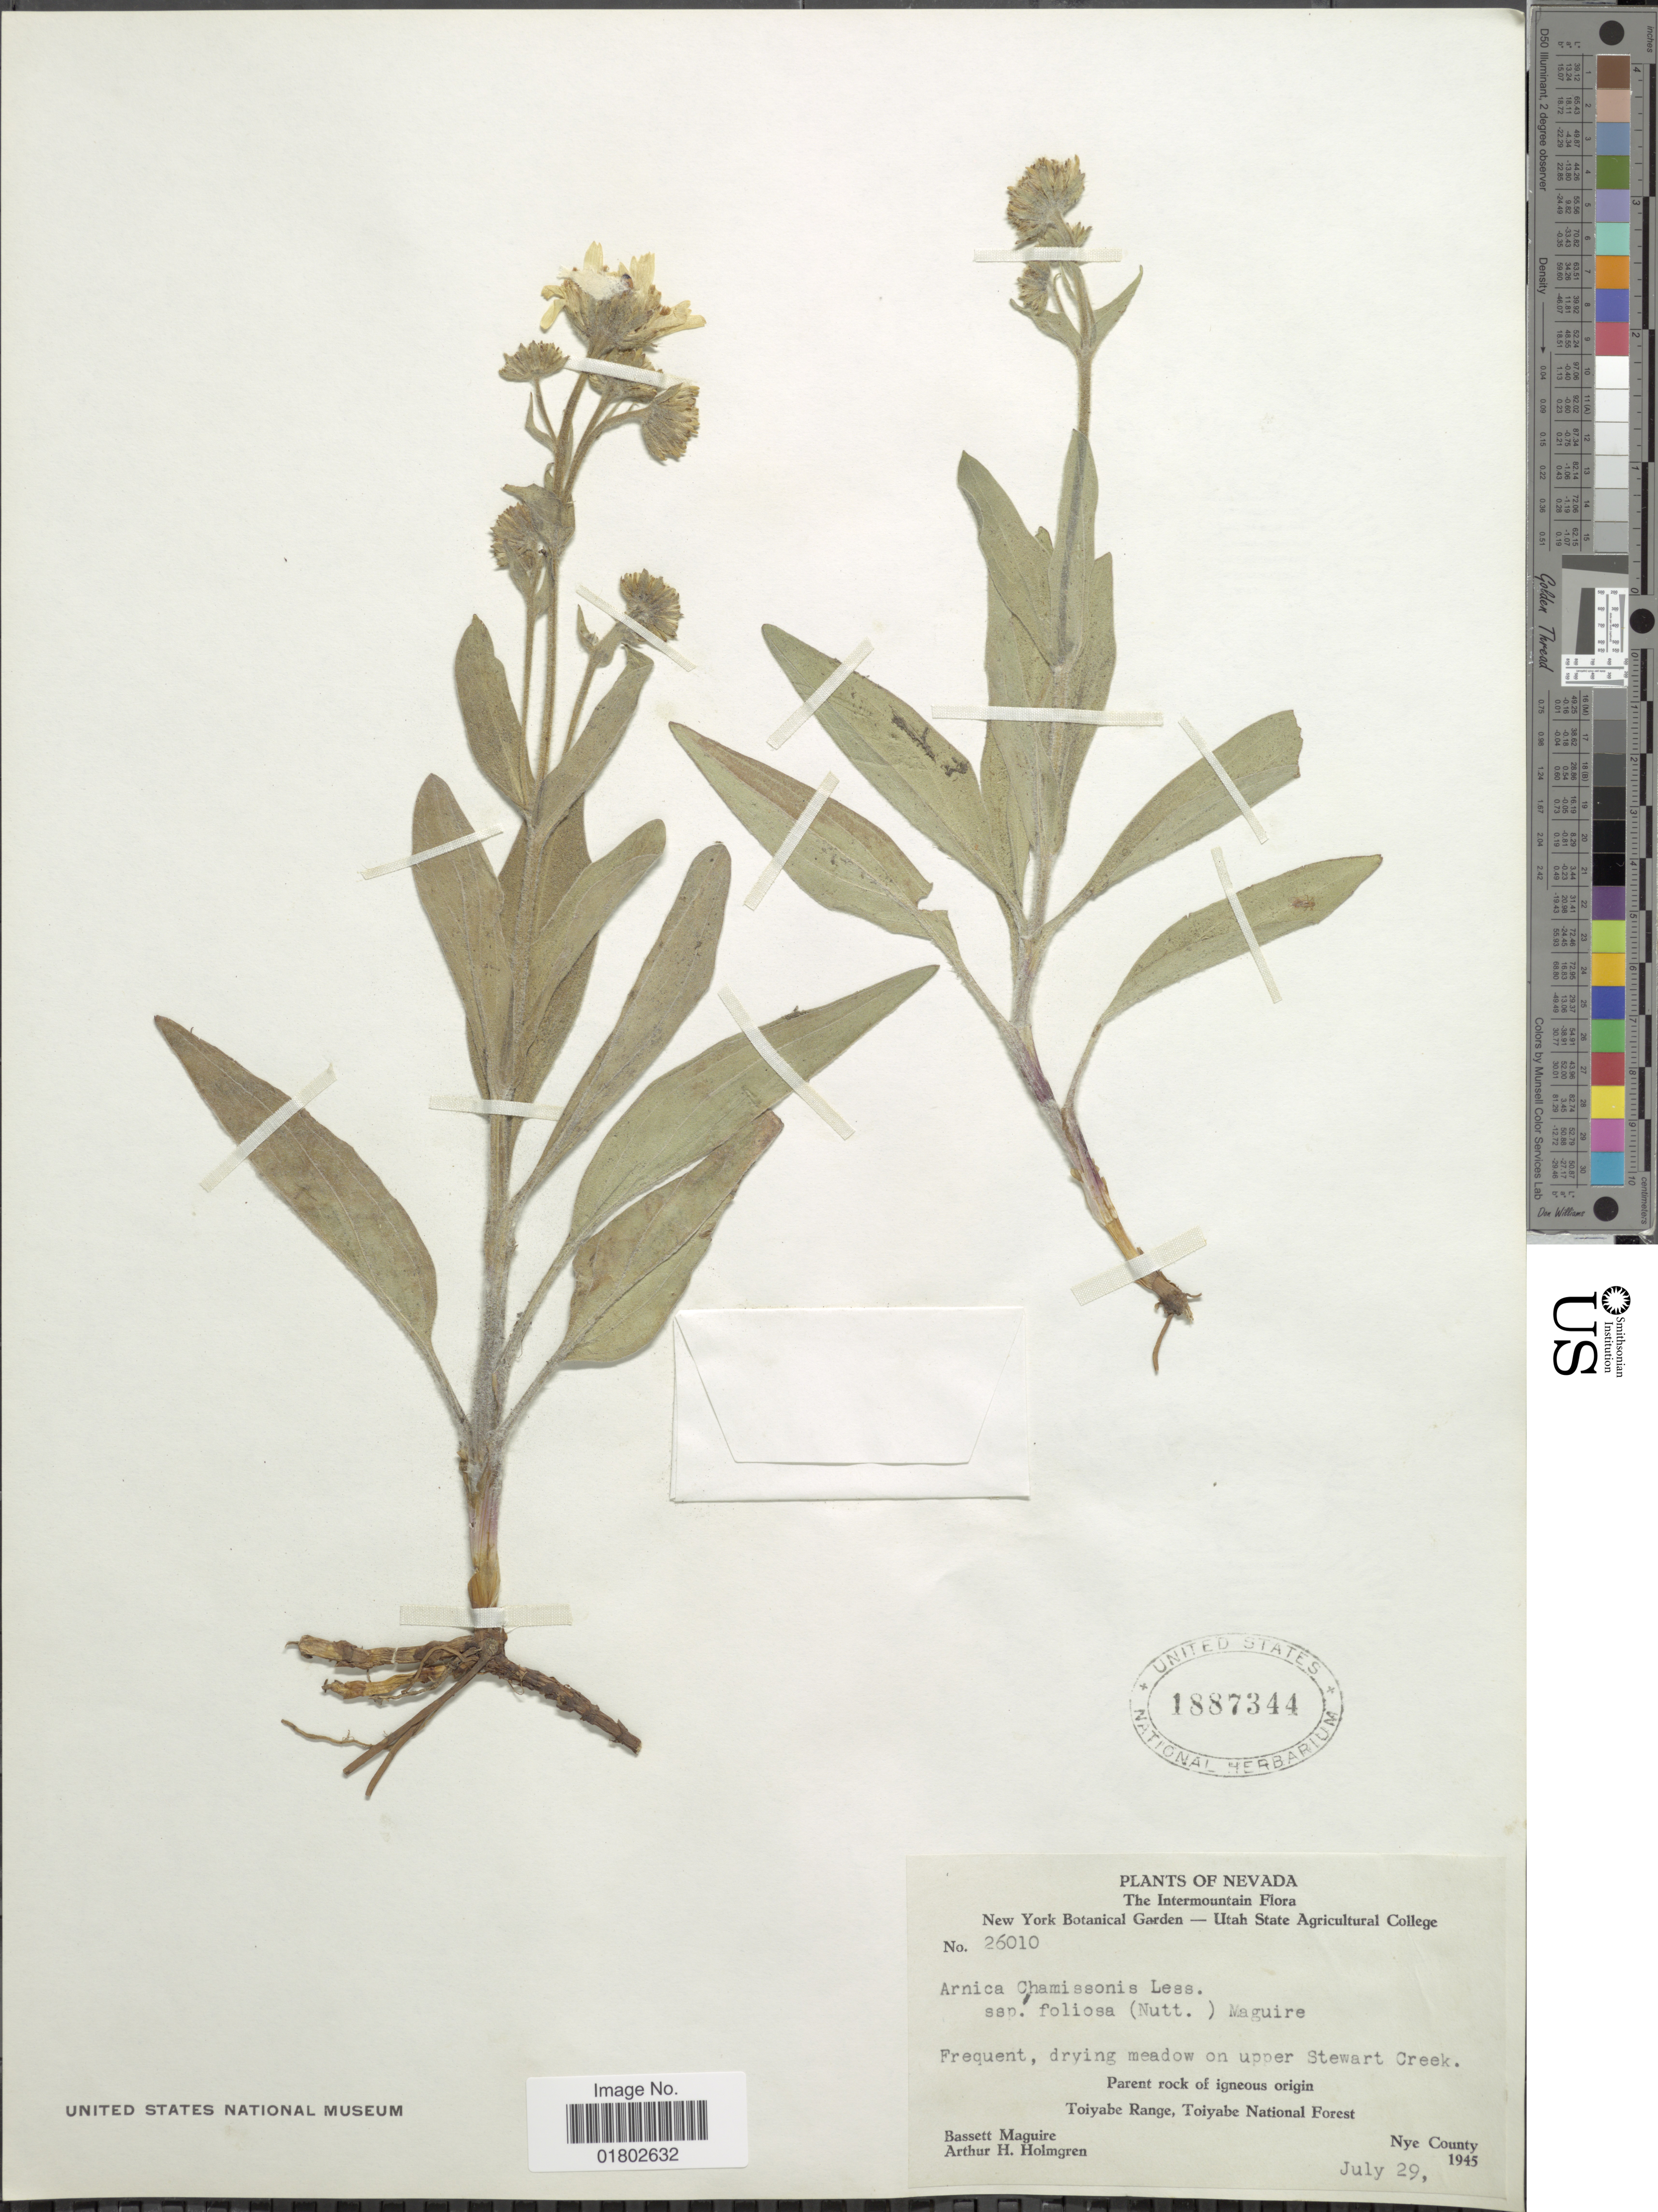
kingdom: Plantae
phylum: Tracheophyta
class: Magnoliopsida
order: Asterales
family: Asteraceae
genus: Arnica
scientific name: Arnica chamissonis subsp. foliosa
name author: (Nutt.) Maguire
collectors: B. Maguire & A. H. Holmgren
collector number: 26010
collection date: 1945-07-29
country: United States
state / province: Nevada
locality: Intermountain, Reese River, upper Stewart Creek, Parent rock of igneous origin, Toiyabe Range, Toiyabe National Forest, Nye County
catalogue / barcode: US 1887344